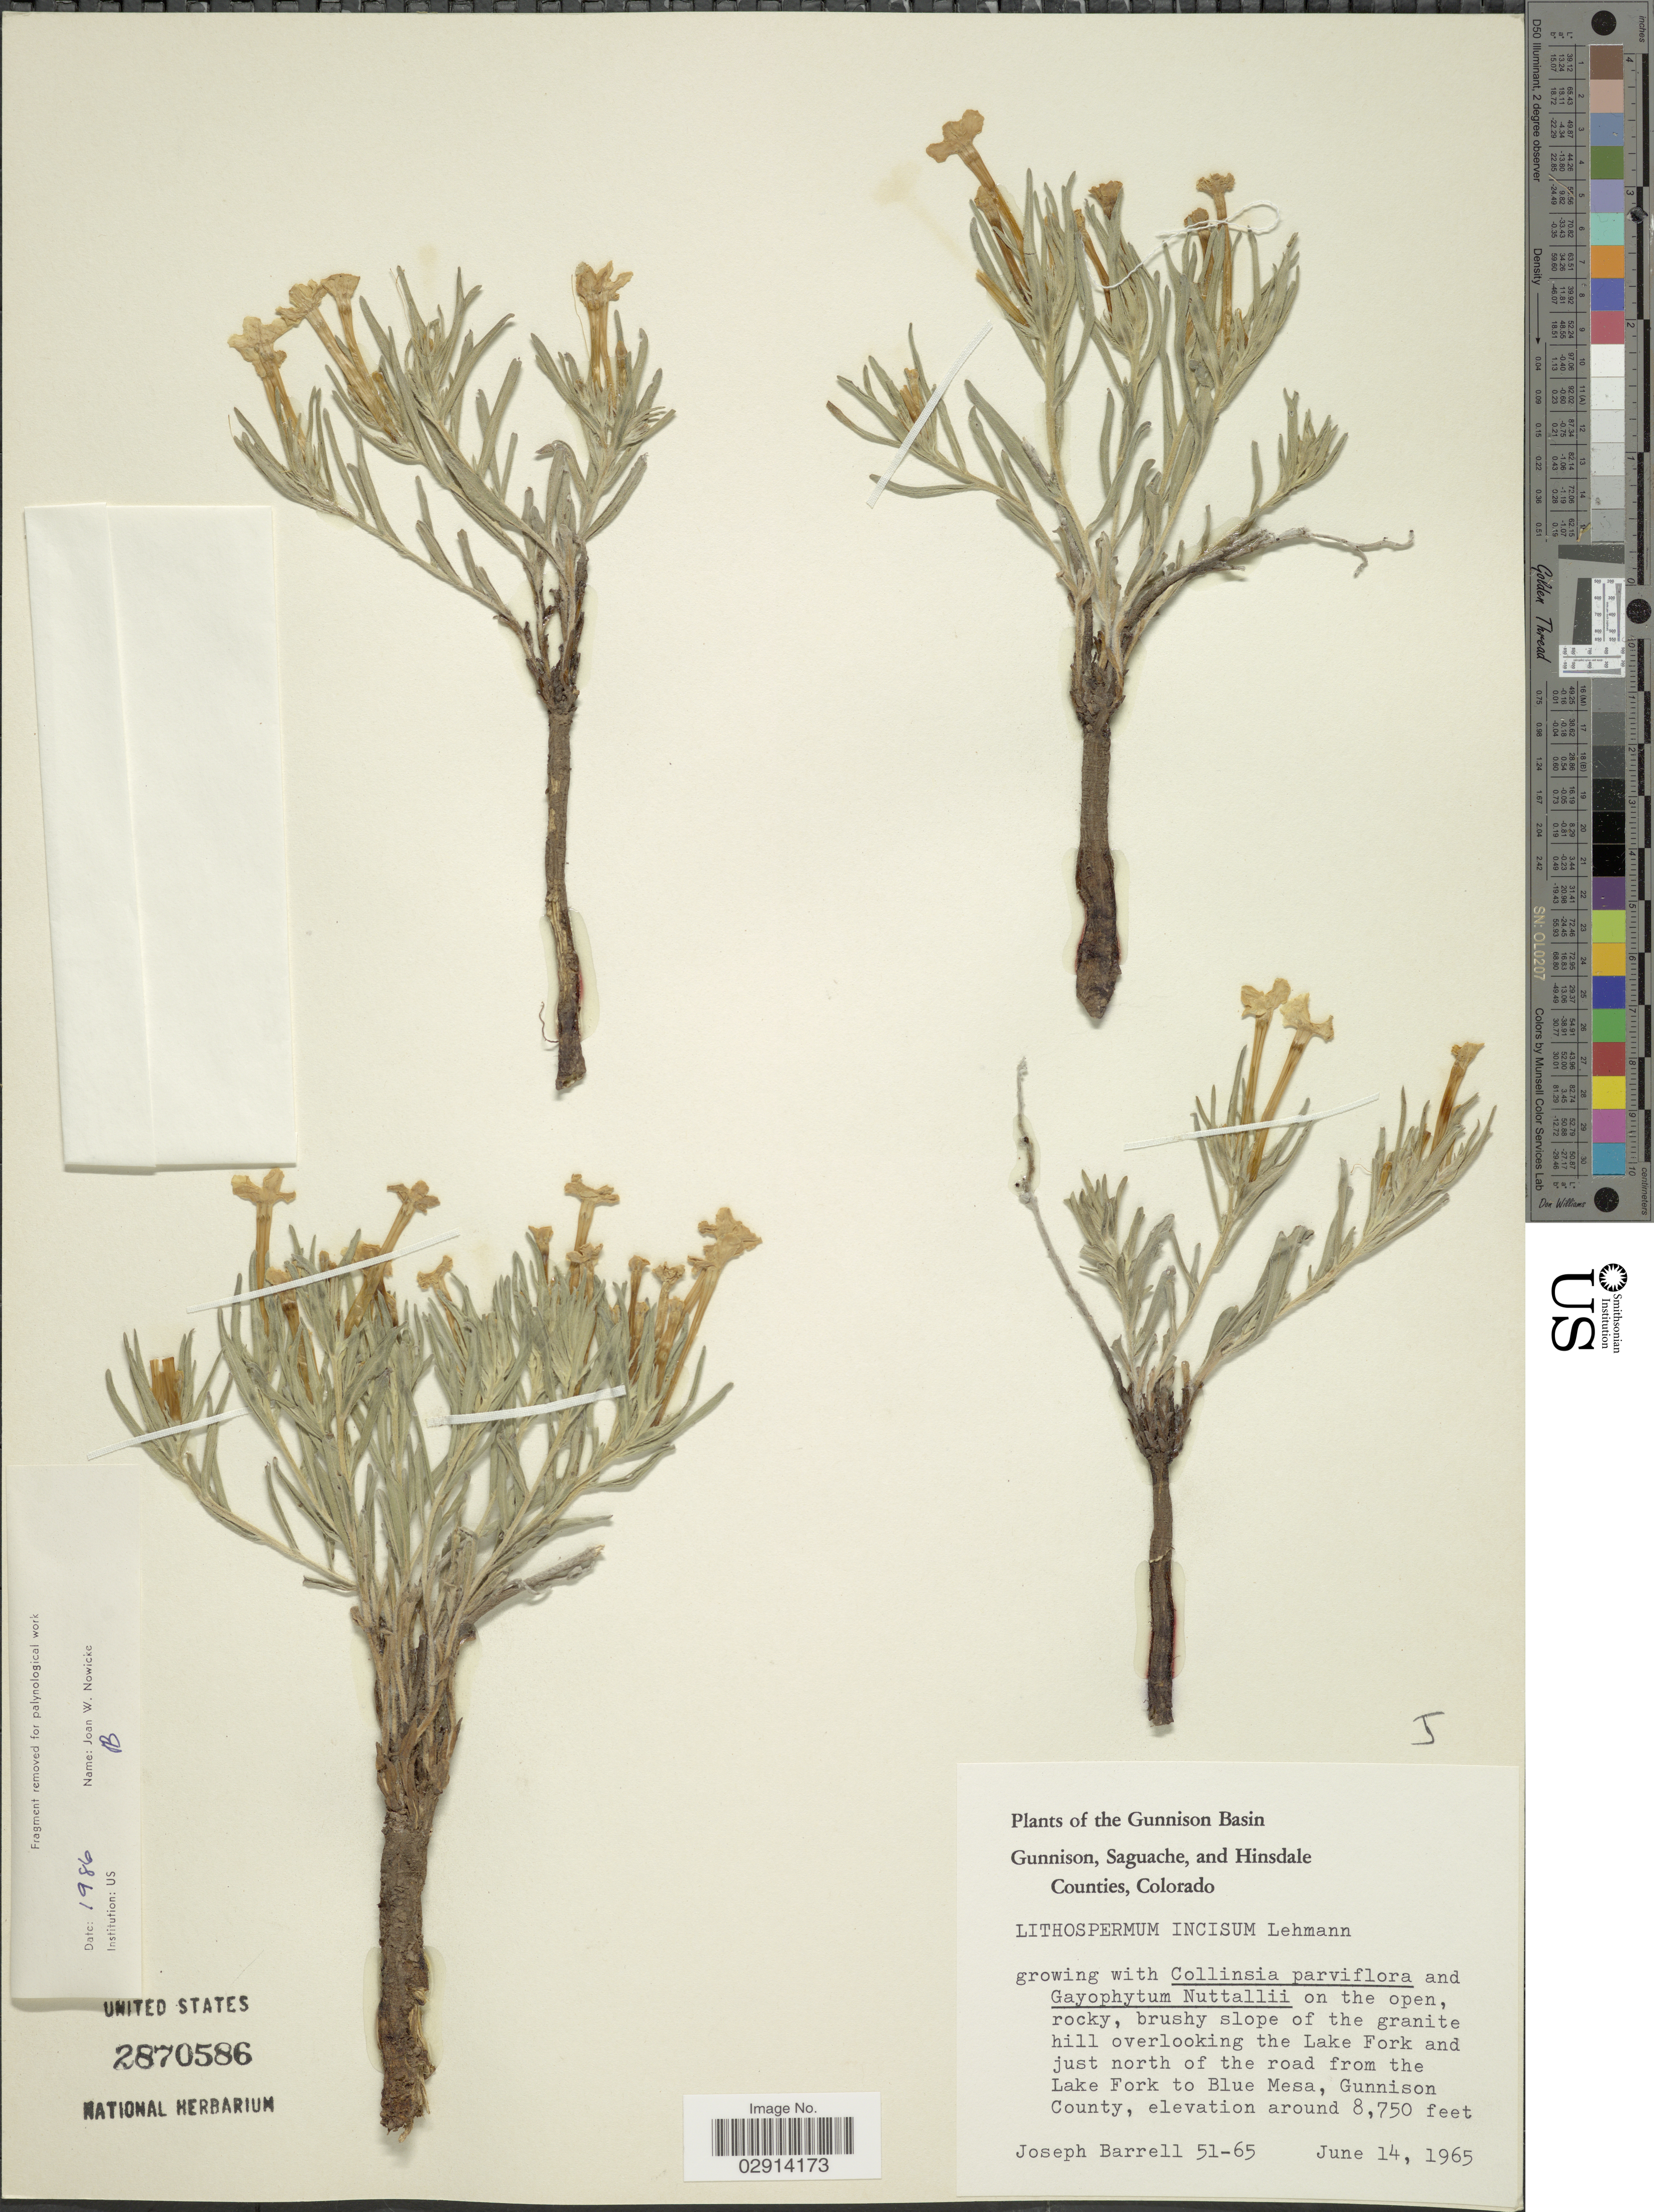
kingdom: Plantae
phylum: Tracheophyta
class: Magnoliopsida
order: Boraginales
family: Boraginaceae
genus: Lithospermum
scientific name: Lithospermum incisum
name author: Lehm.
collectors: J. Barrell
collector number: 51-65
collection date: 1965-06-14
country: United States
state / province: Colorado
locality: On the open, rocky, brushy slope of the granite hill overlooking the Lake Fork and just north of the road from the Lake Fork to Blue Mesa, Gunnison County.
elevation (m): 2667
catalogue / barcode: US 2870586